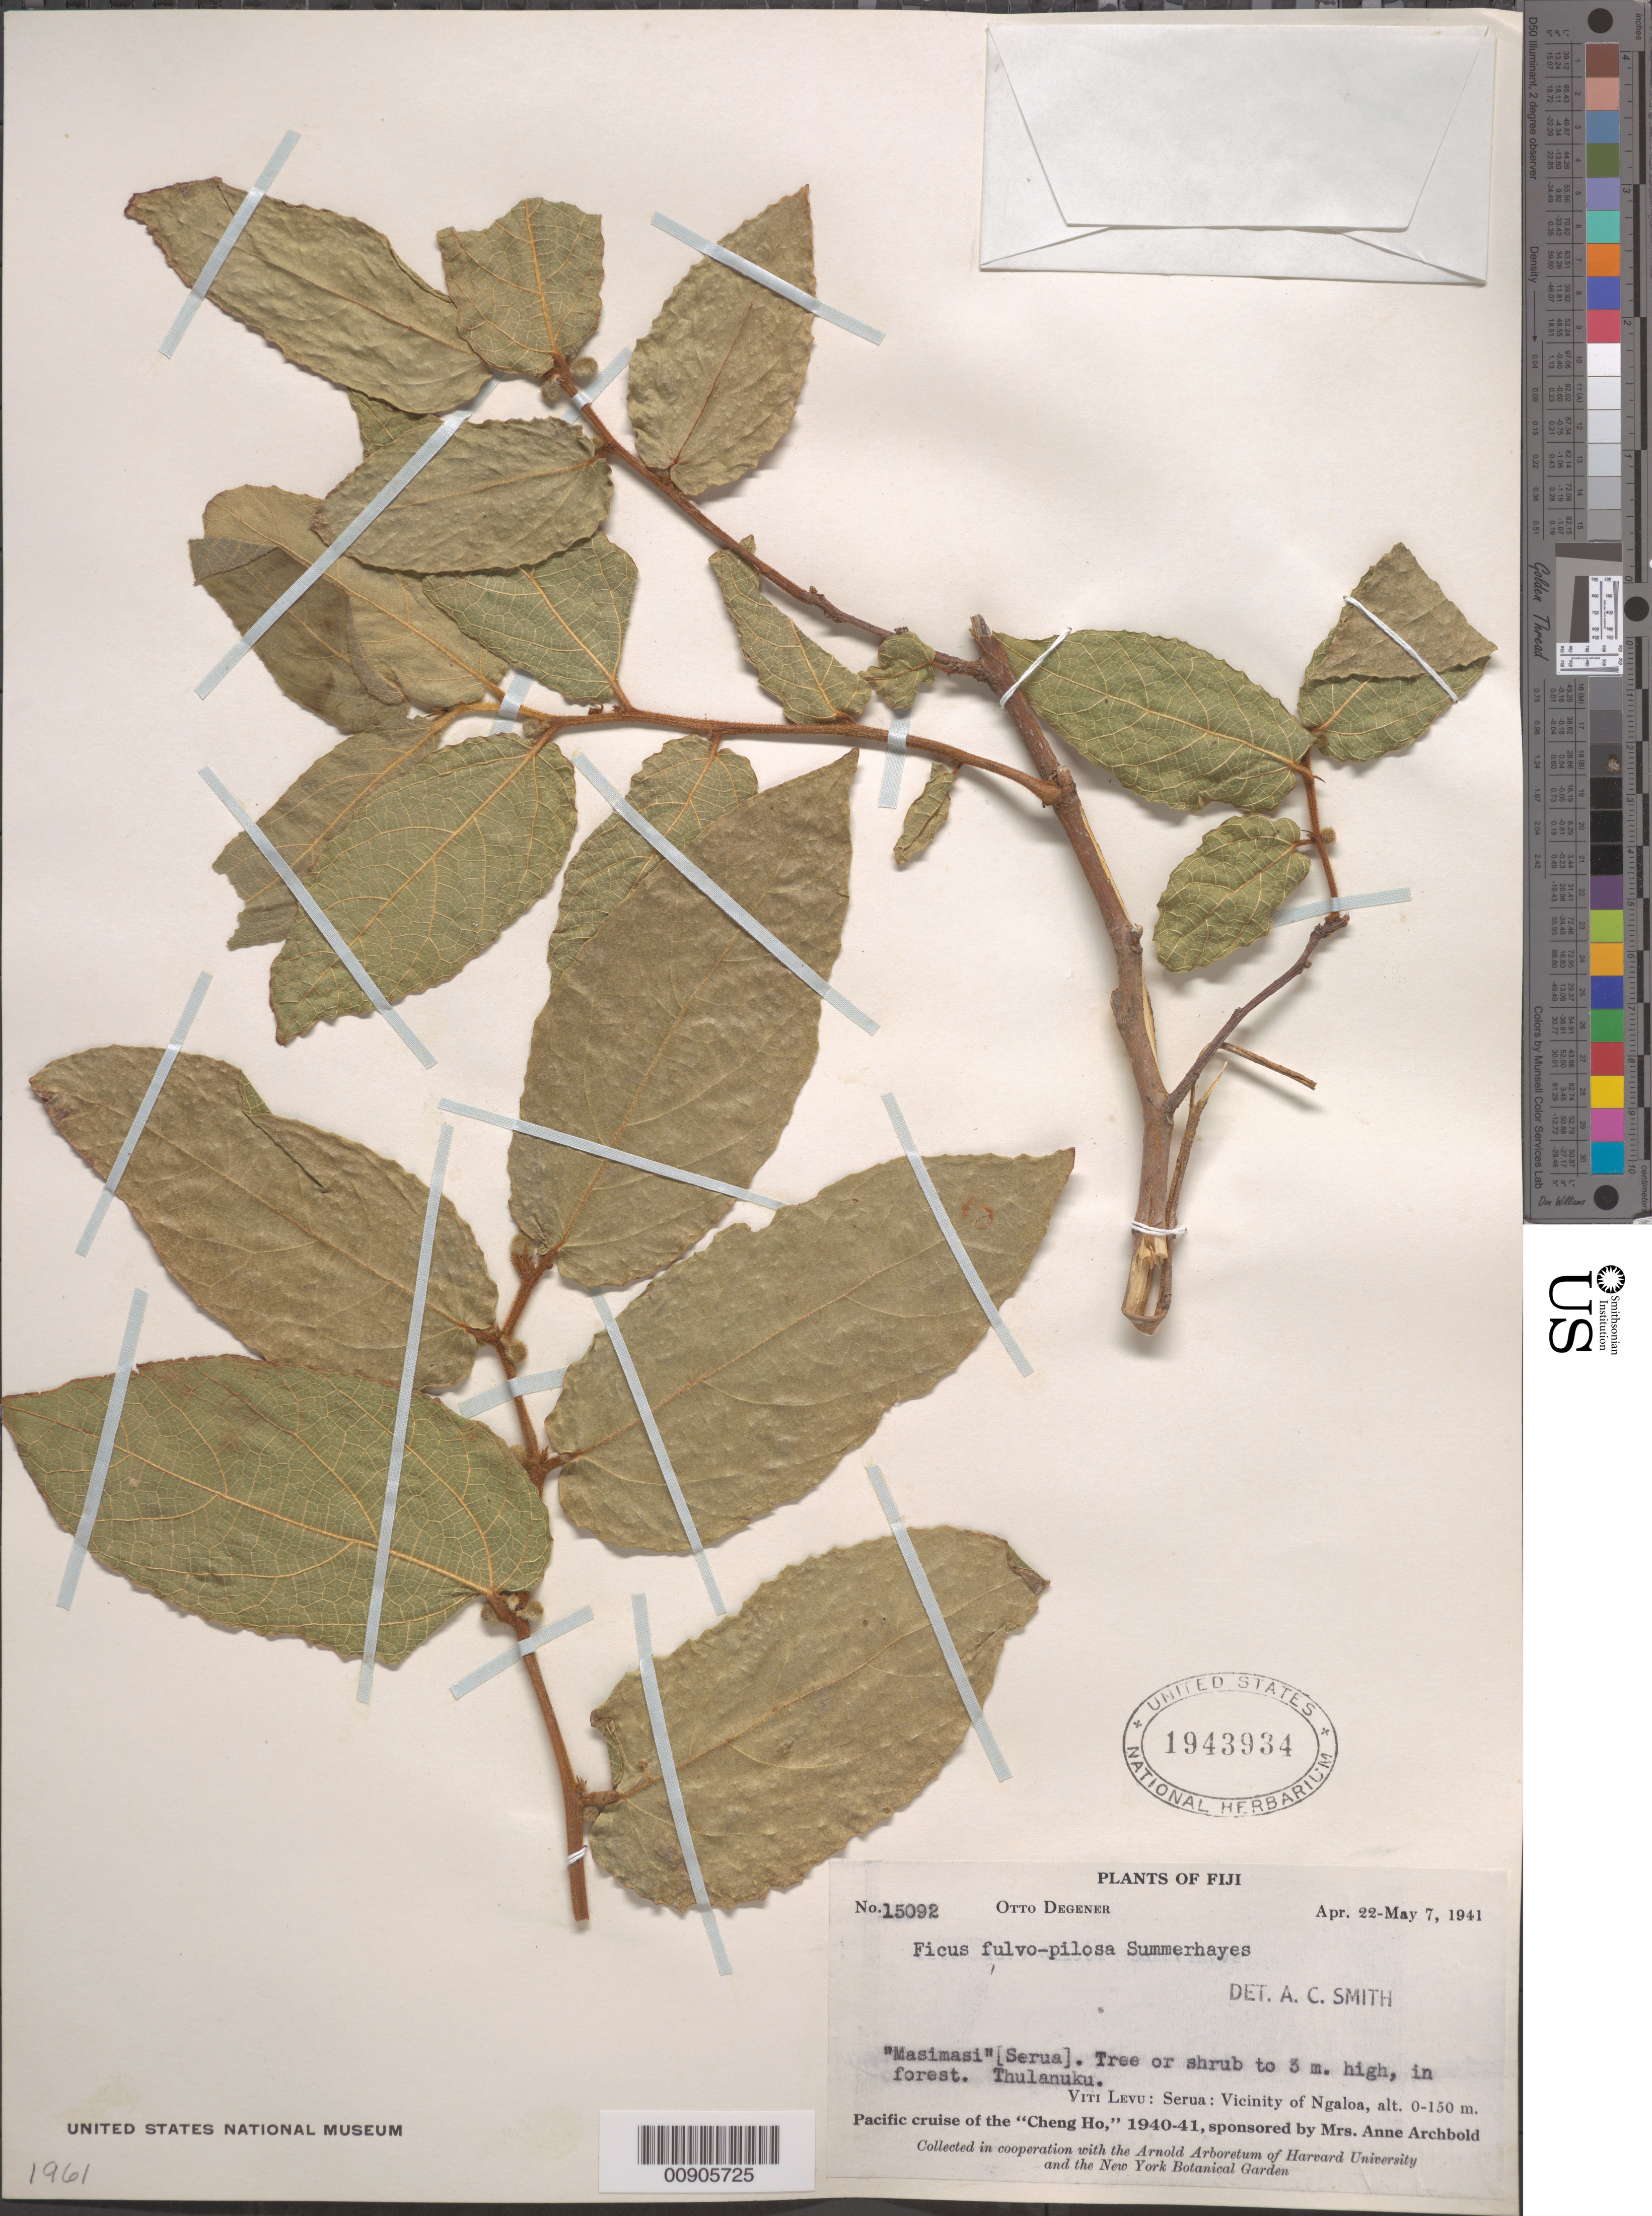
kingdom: Plantae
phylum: Tracheophyta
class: Magnoliopsida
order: Rosales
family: Moraceae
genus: Ficus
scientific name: Ficus fulvopilosa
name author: Summerh.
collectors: O. Degener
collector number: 15092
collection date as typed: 22 Apr 1941 to 07 May 1941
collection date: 1941-04-22/1941-05-07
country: Fiji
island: Vanua Levu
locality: Serua: Vicinity of Ngaloa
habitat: in forest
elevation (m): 0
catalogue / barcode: US 1943934